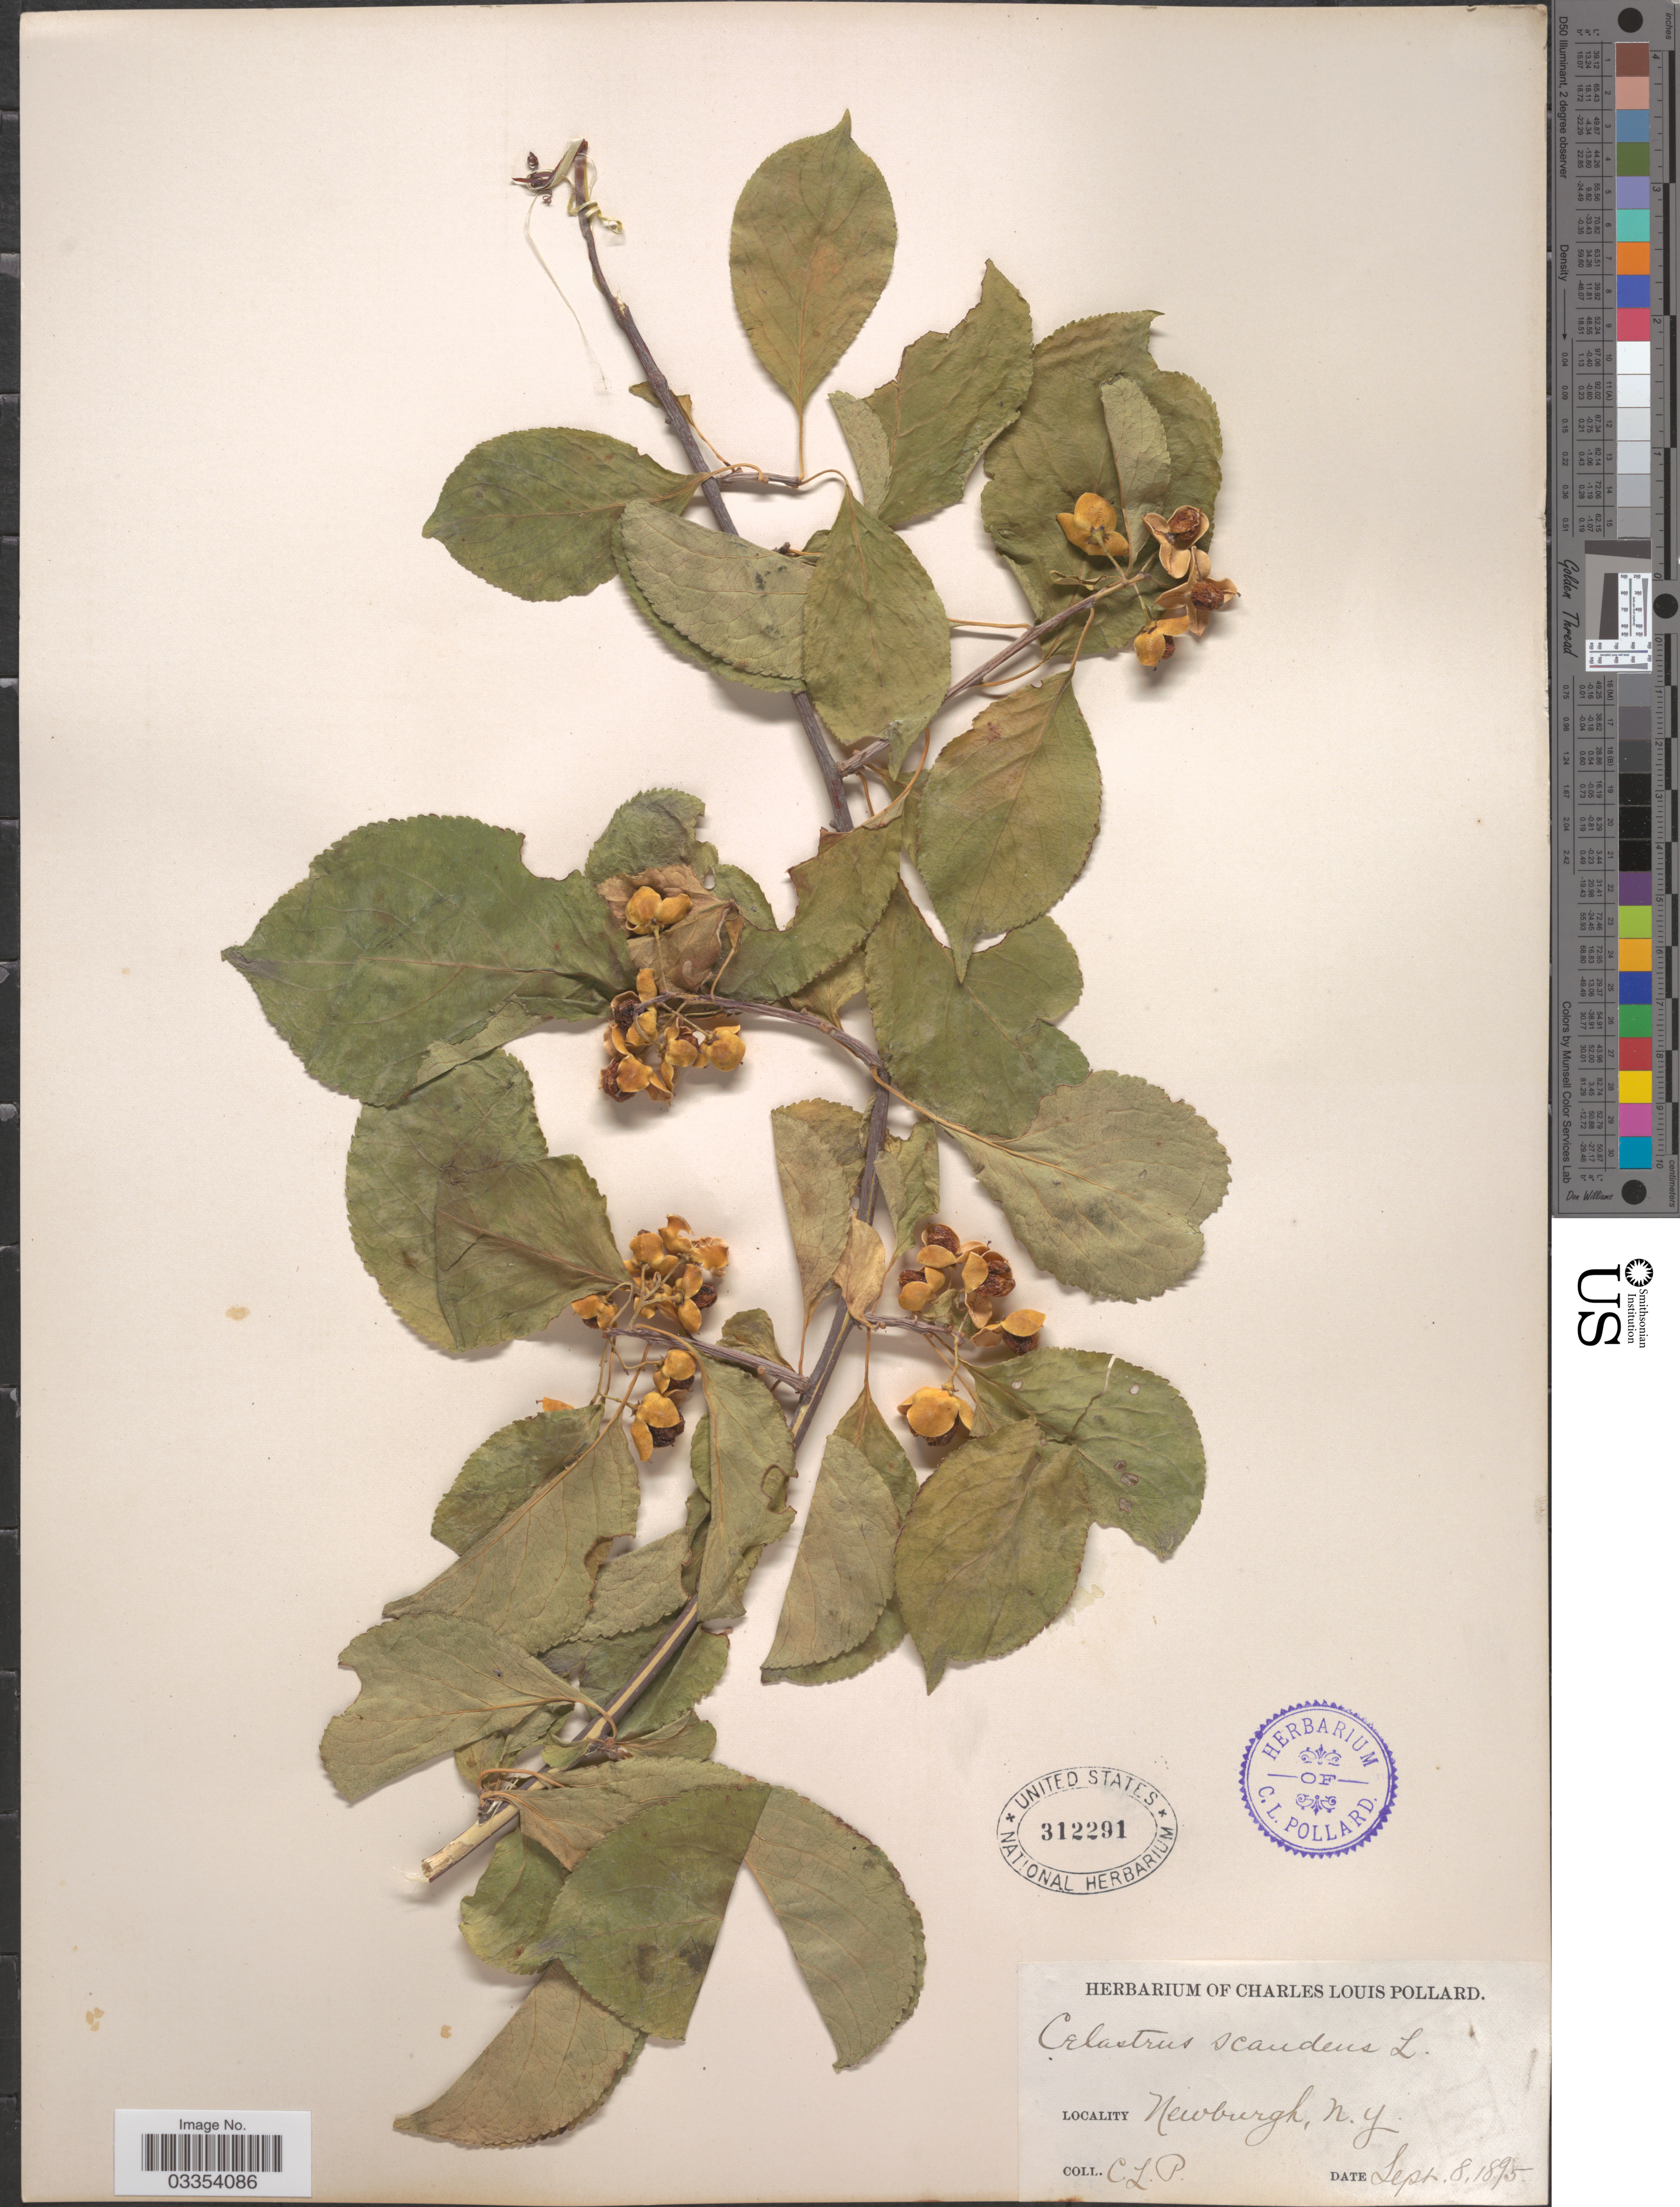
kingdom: Plantae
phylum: Tracheophyta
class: Magnoliopsida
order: Celastrales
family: Celastraceae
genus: Celastrus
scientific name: Celastrus scandens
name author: L.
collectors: C. L. Pollard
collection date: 1895-09-08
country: United States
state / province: New York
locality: Newburgh.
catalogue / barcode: US 312291